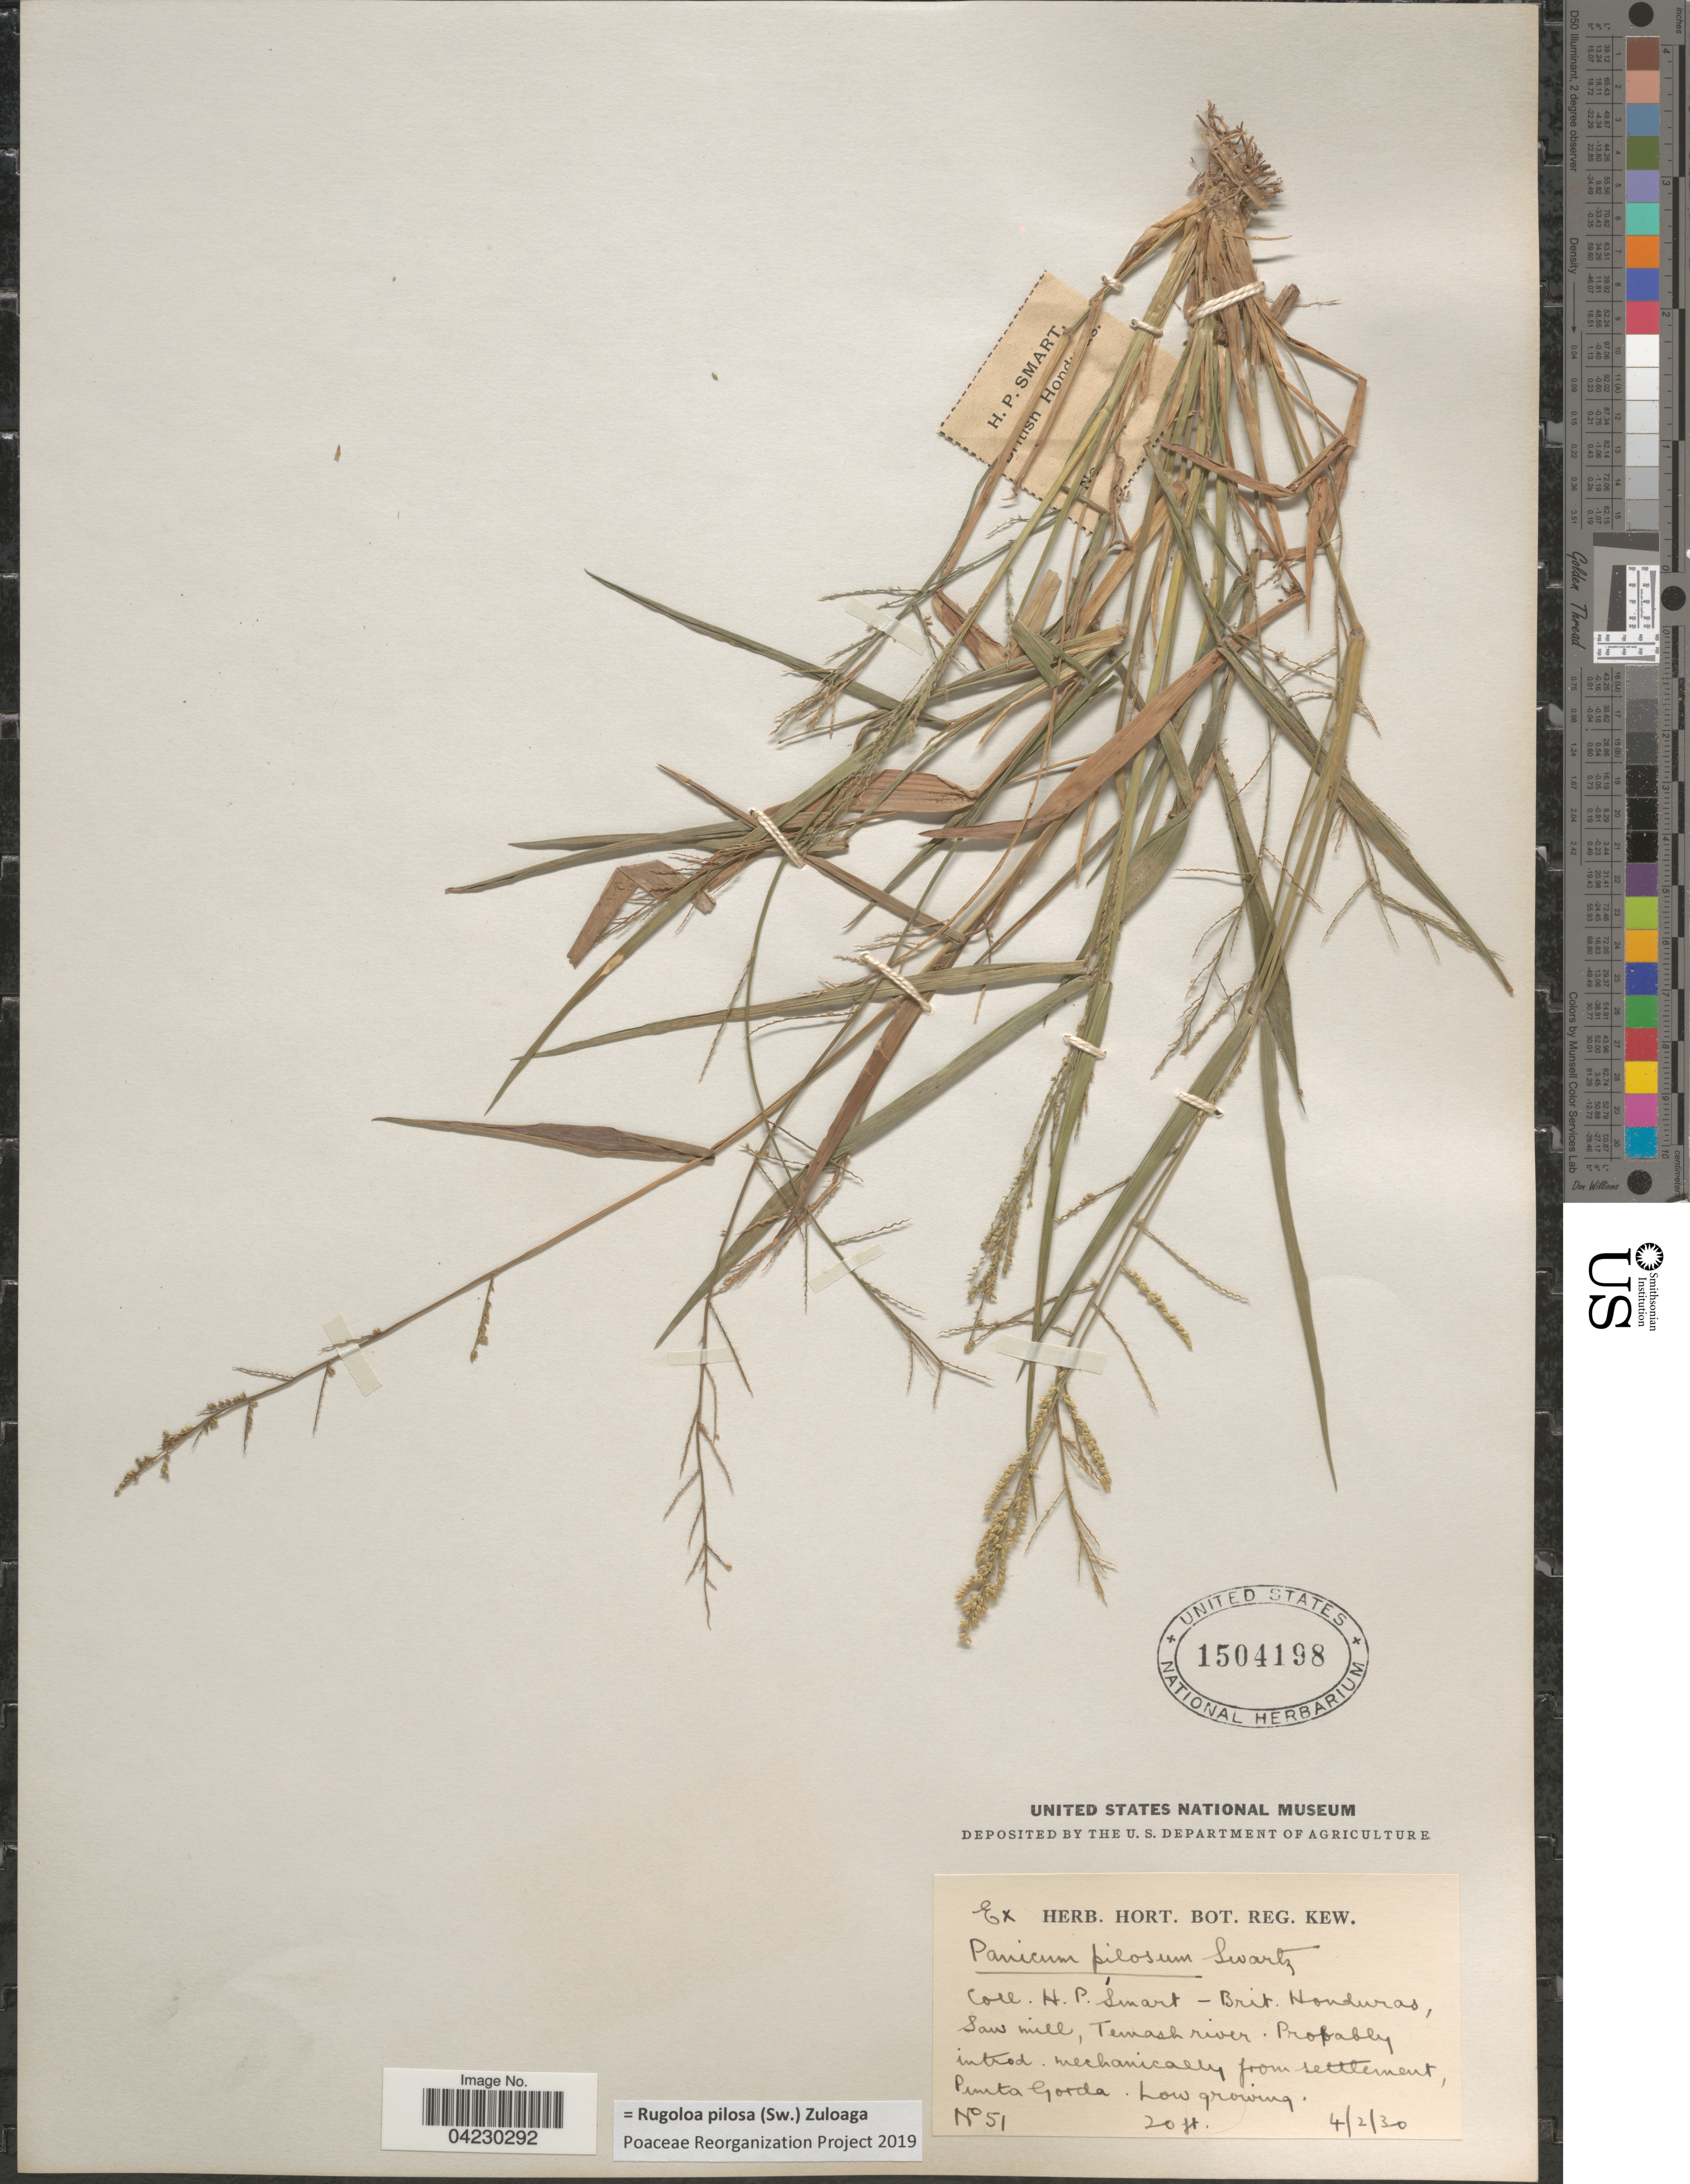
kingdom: Plantae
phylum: Tracheophyta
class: Liliopsida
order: Poales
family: Poaceae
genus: Rugoloa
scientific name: Rugoloa pilosa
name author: (Sw.) Zuloaga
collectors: H. Smart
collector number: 51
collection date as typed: Transcribed d/m/y: 4/2/30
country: Belize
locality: Brit. Honduras, Saw mill, Temash river.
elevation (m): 6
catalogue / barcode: US 1504198